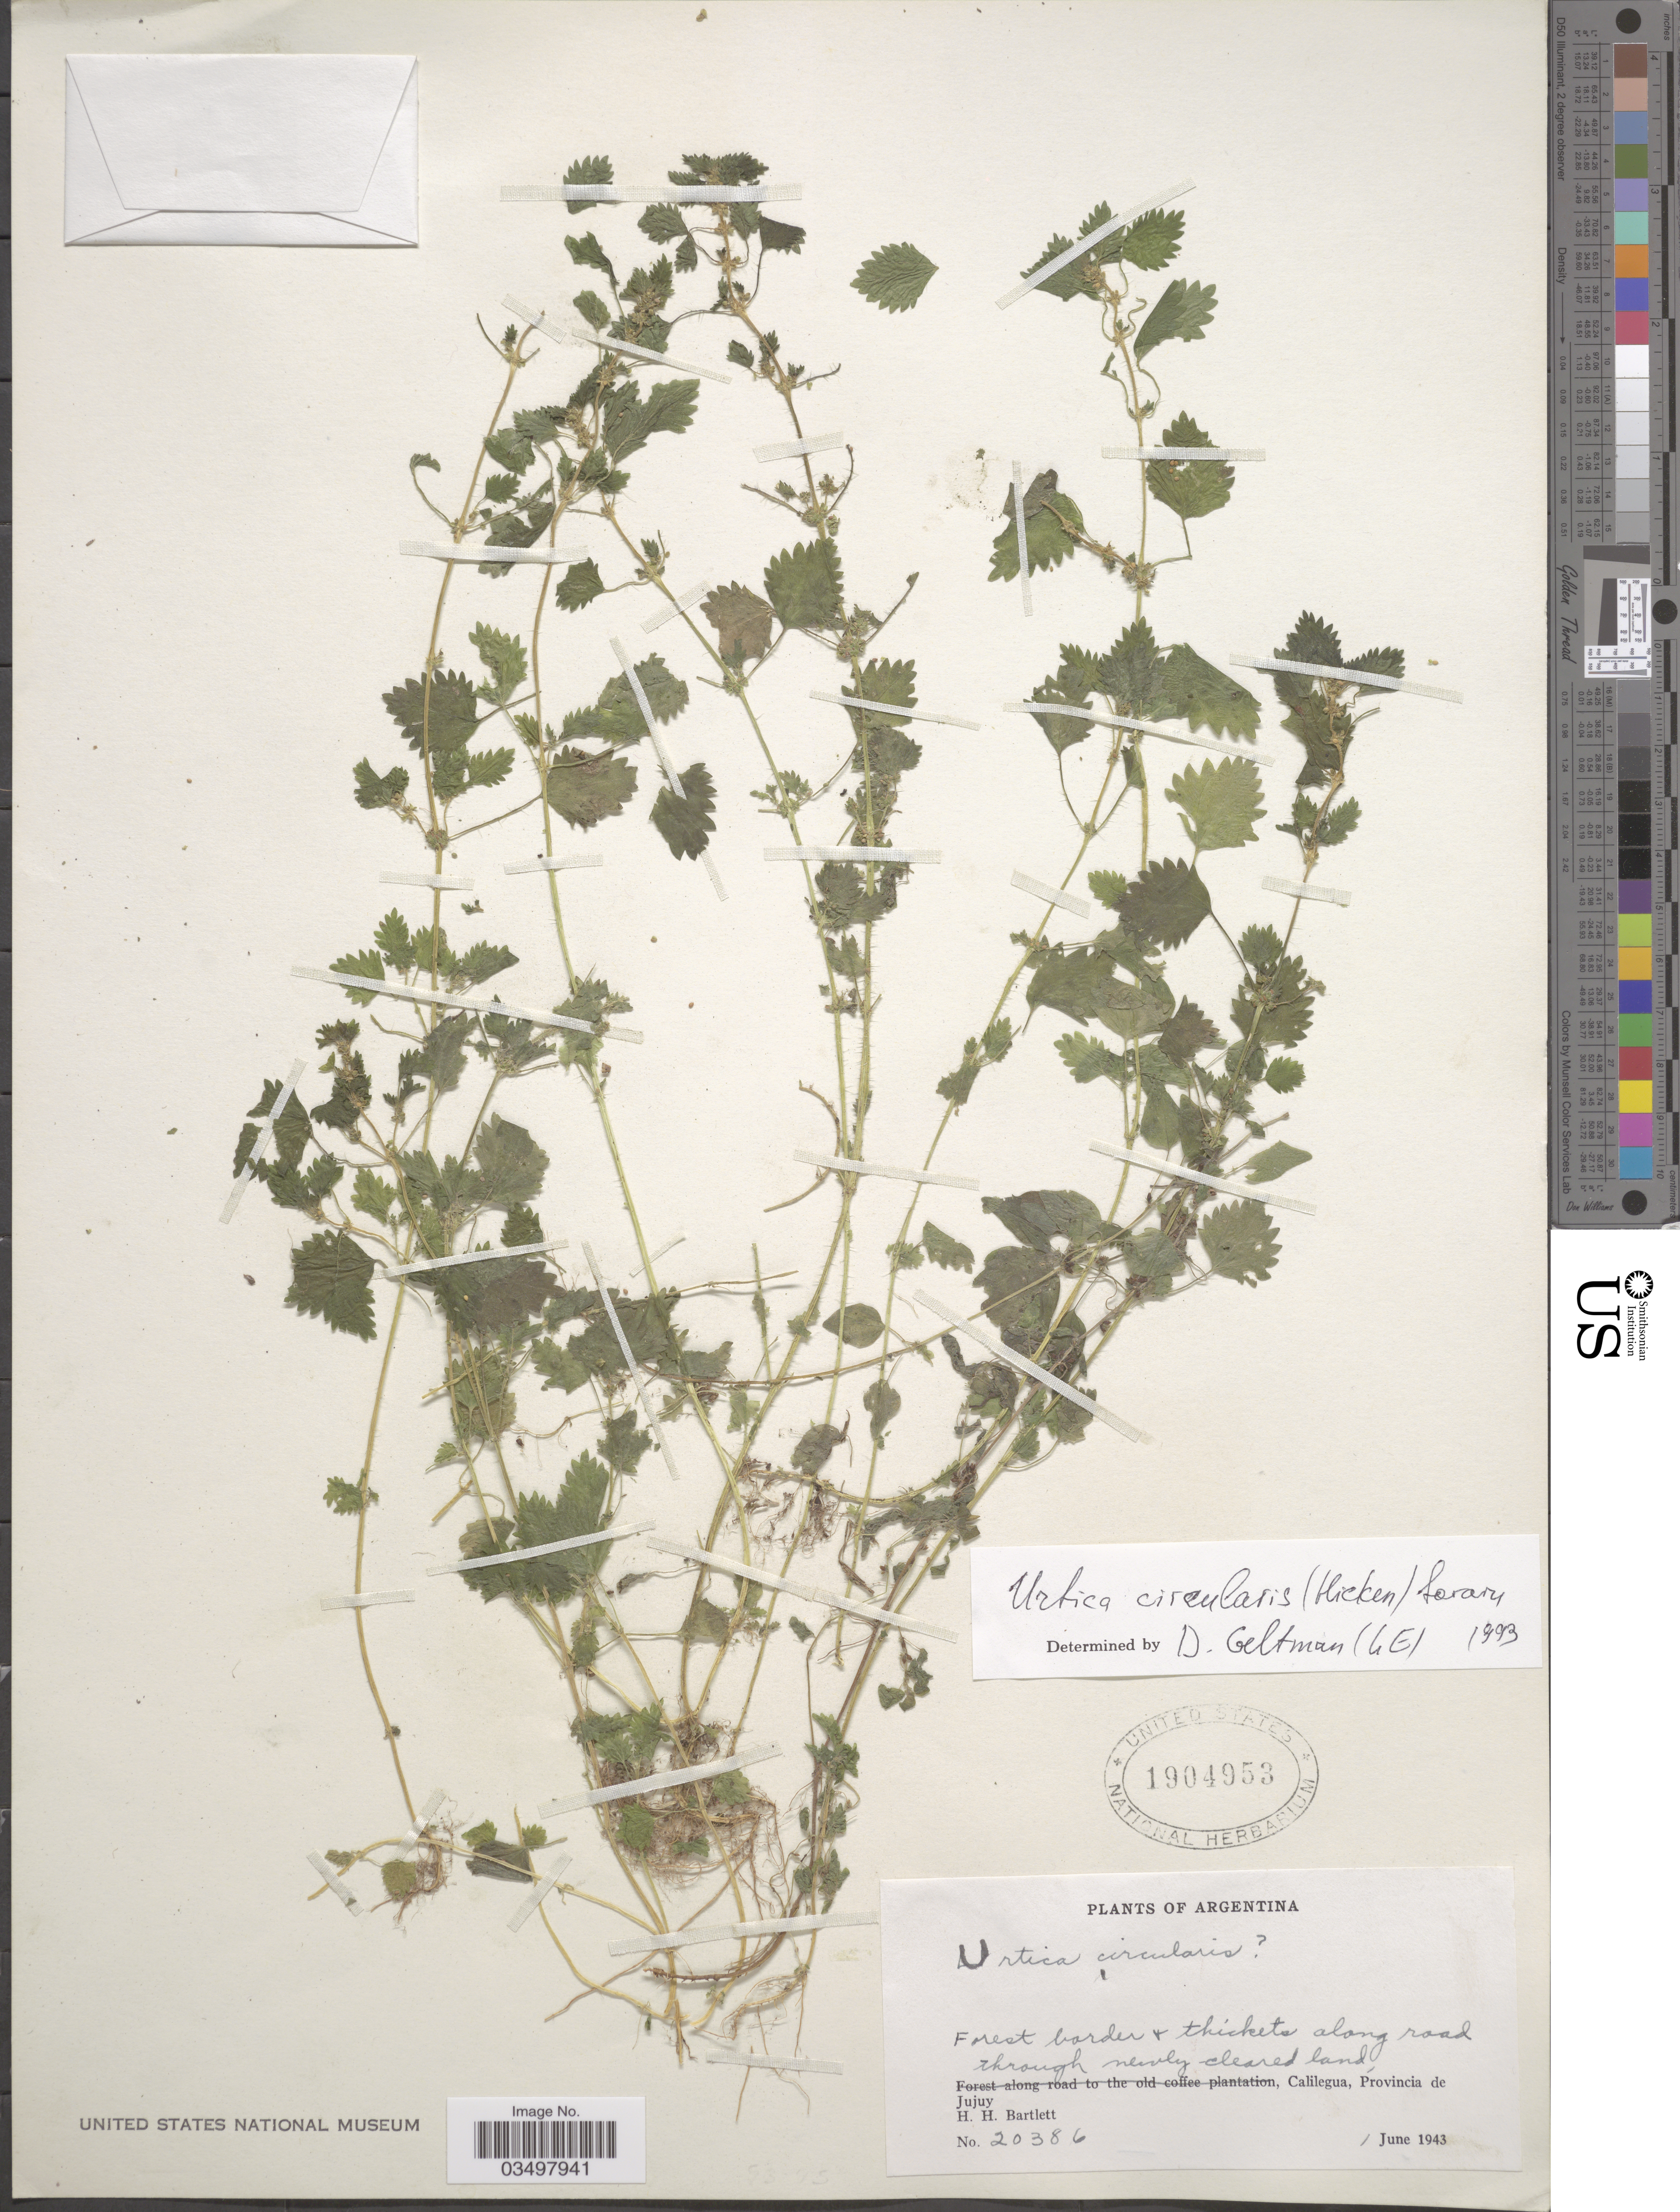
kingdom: Plantae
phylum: Tracheophyta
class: Magnoliopsida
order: Rosales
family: Urticaceae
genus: Urtica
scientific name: Urtica circularis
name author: (Hicken) Sorarú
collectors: H. H. Bartlett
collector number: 20386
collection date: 1943-06-01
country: Argentina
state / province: Jujuy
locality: Forest border & thickets along road through newly cleared land, Calilegua.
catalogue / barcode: US 1904953